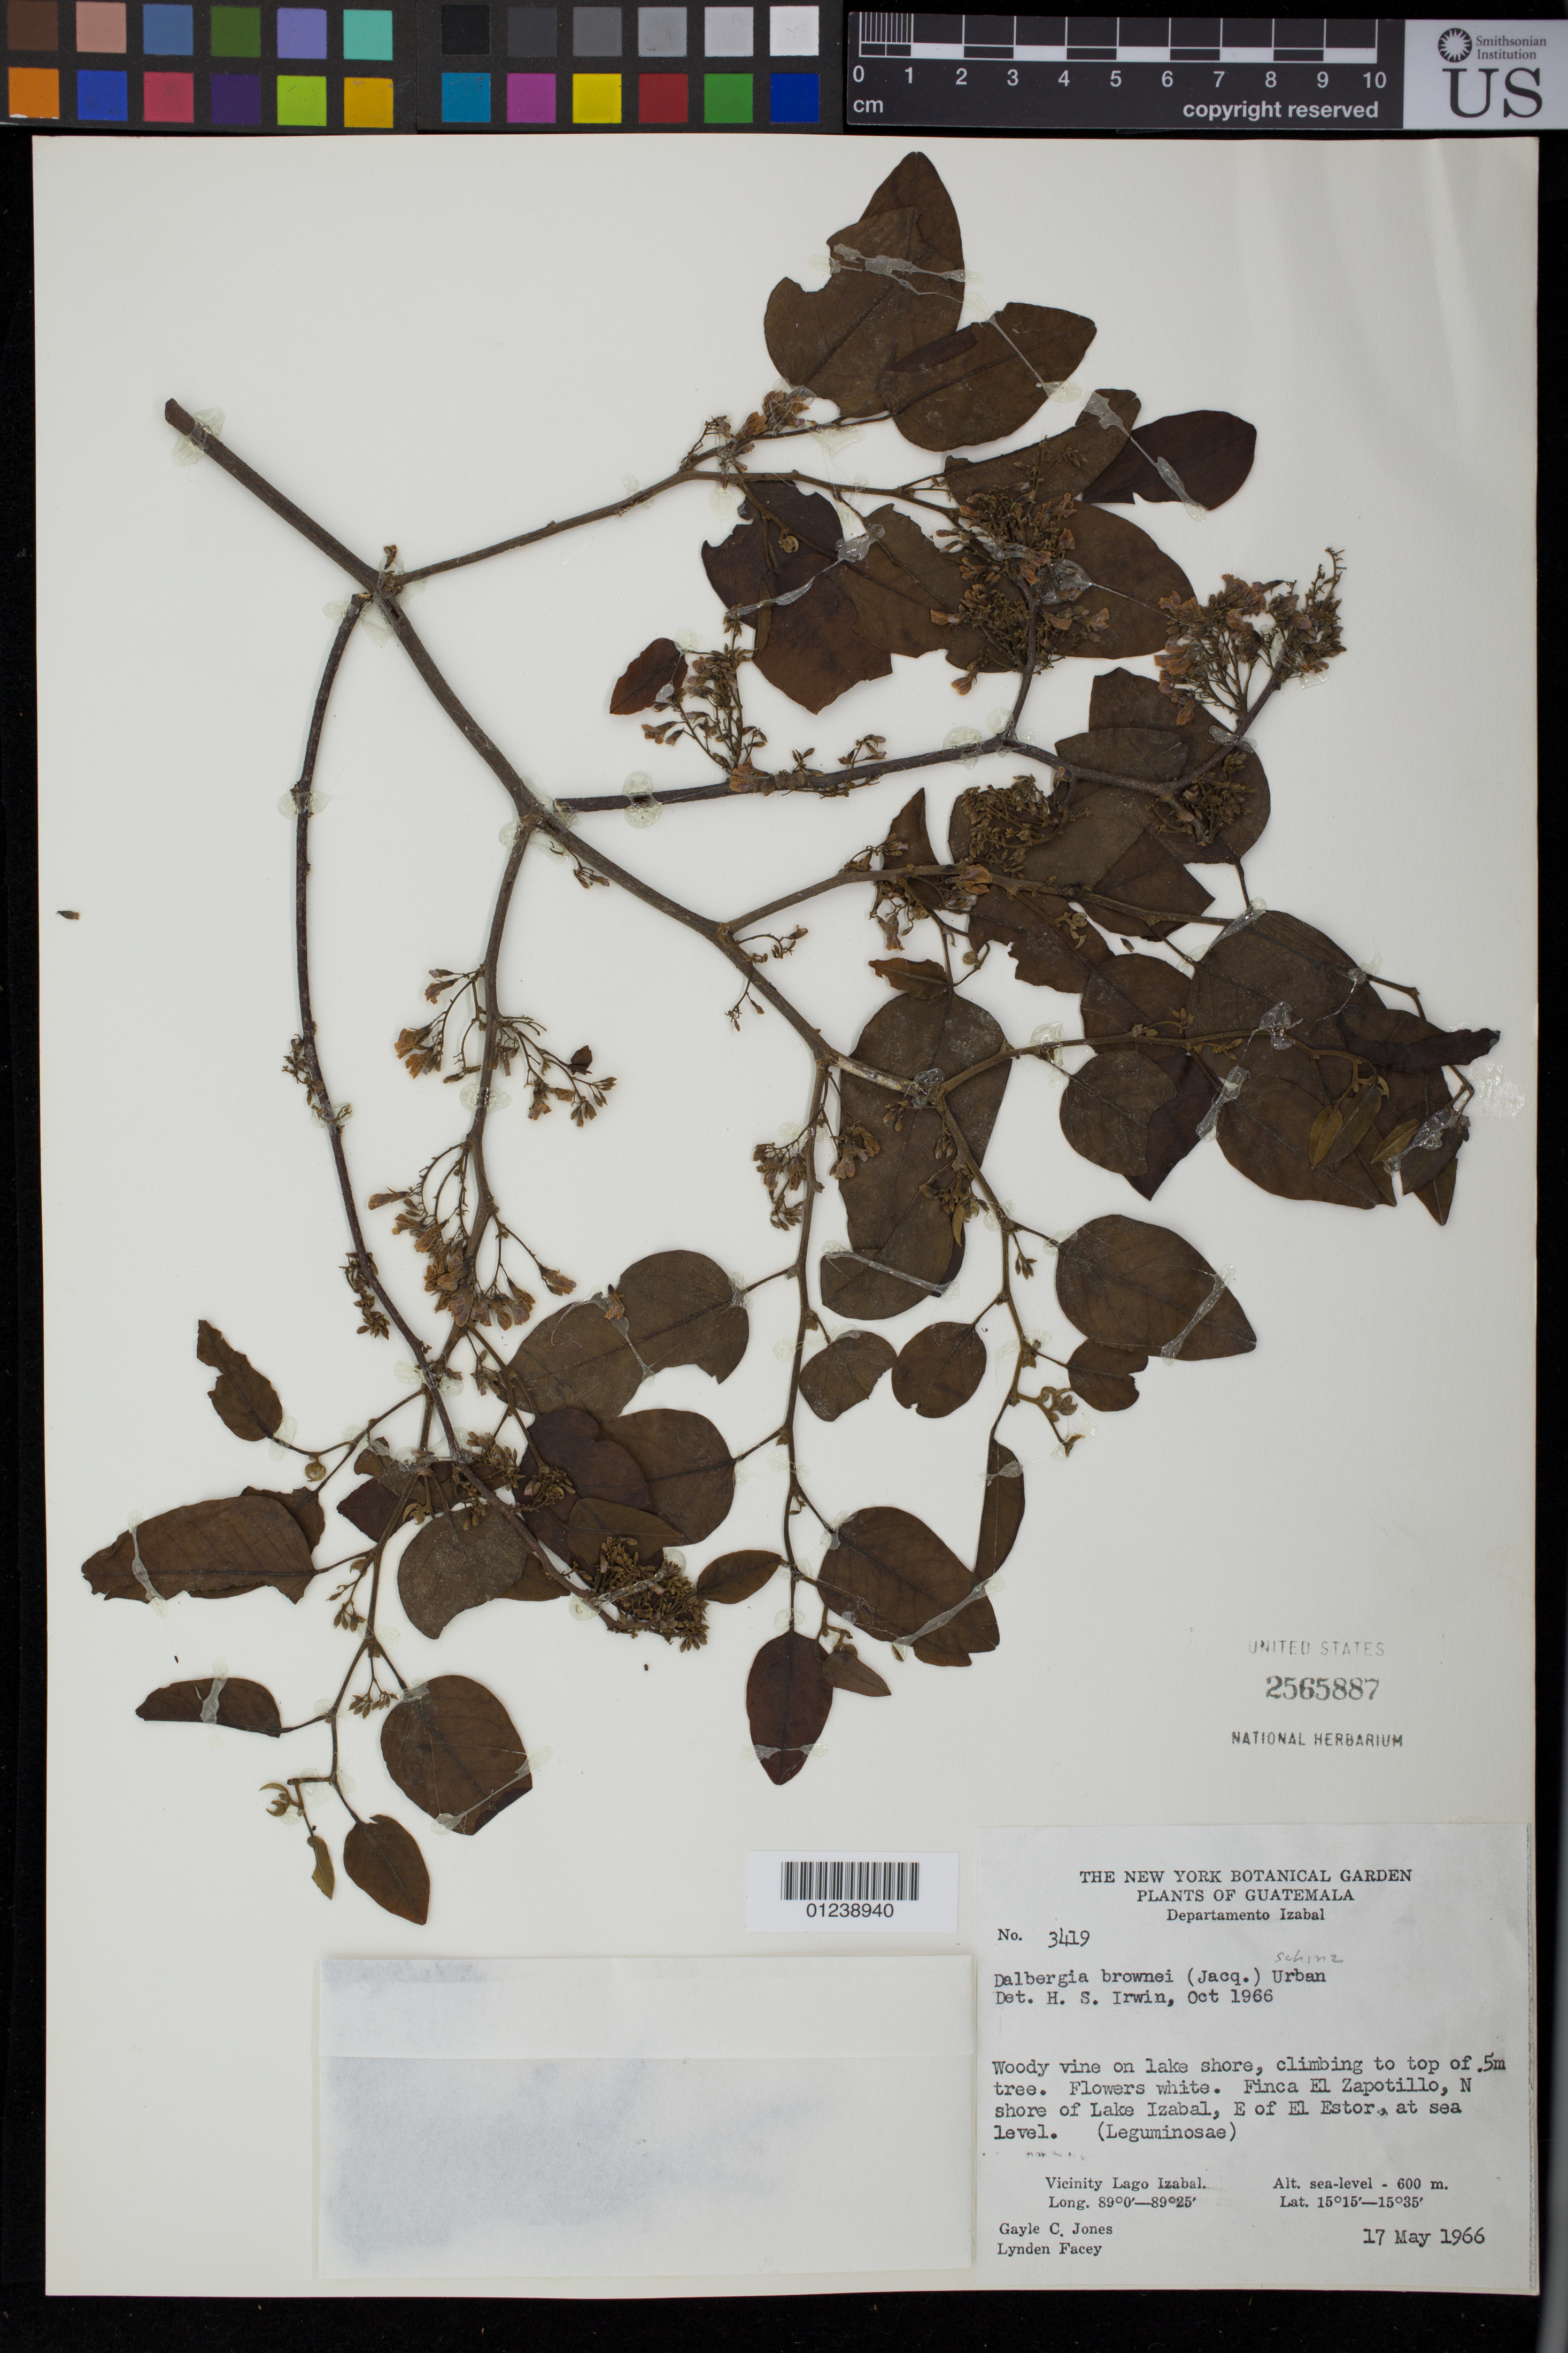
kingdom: Plantae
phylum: Tracheophyta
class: Magnoliopsida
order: Fabales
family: Fabaceae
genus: Dalbergia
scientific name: Dalbergia brownei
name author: (Jacq.) Schinz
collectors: G. C. Jones & L. Facey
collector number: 3419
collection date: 1966-05-17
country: Guatemala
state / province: Izabal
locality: Finca El Zapotillo, N shore of Lake Izabal, E of El Estor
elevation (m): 0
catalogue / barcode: US 2565887